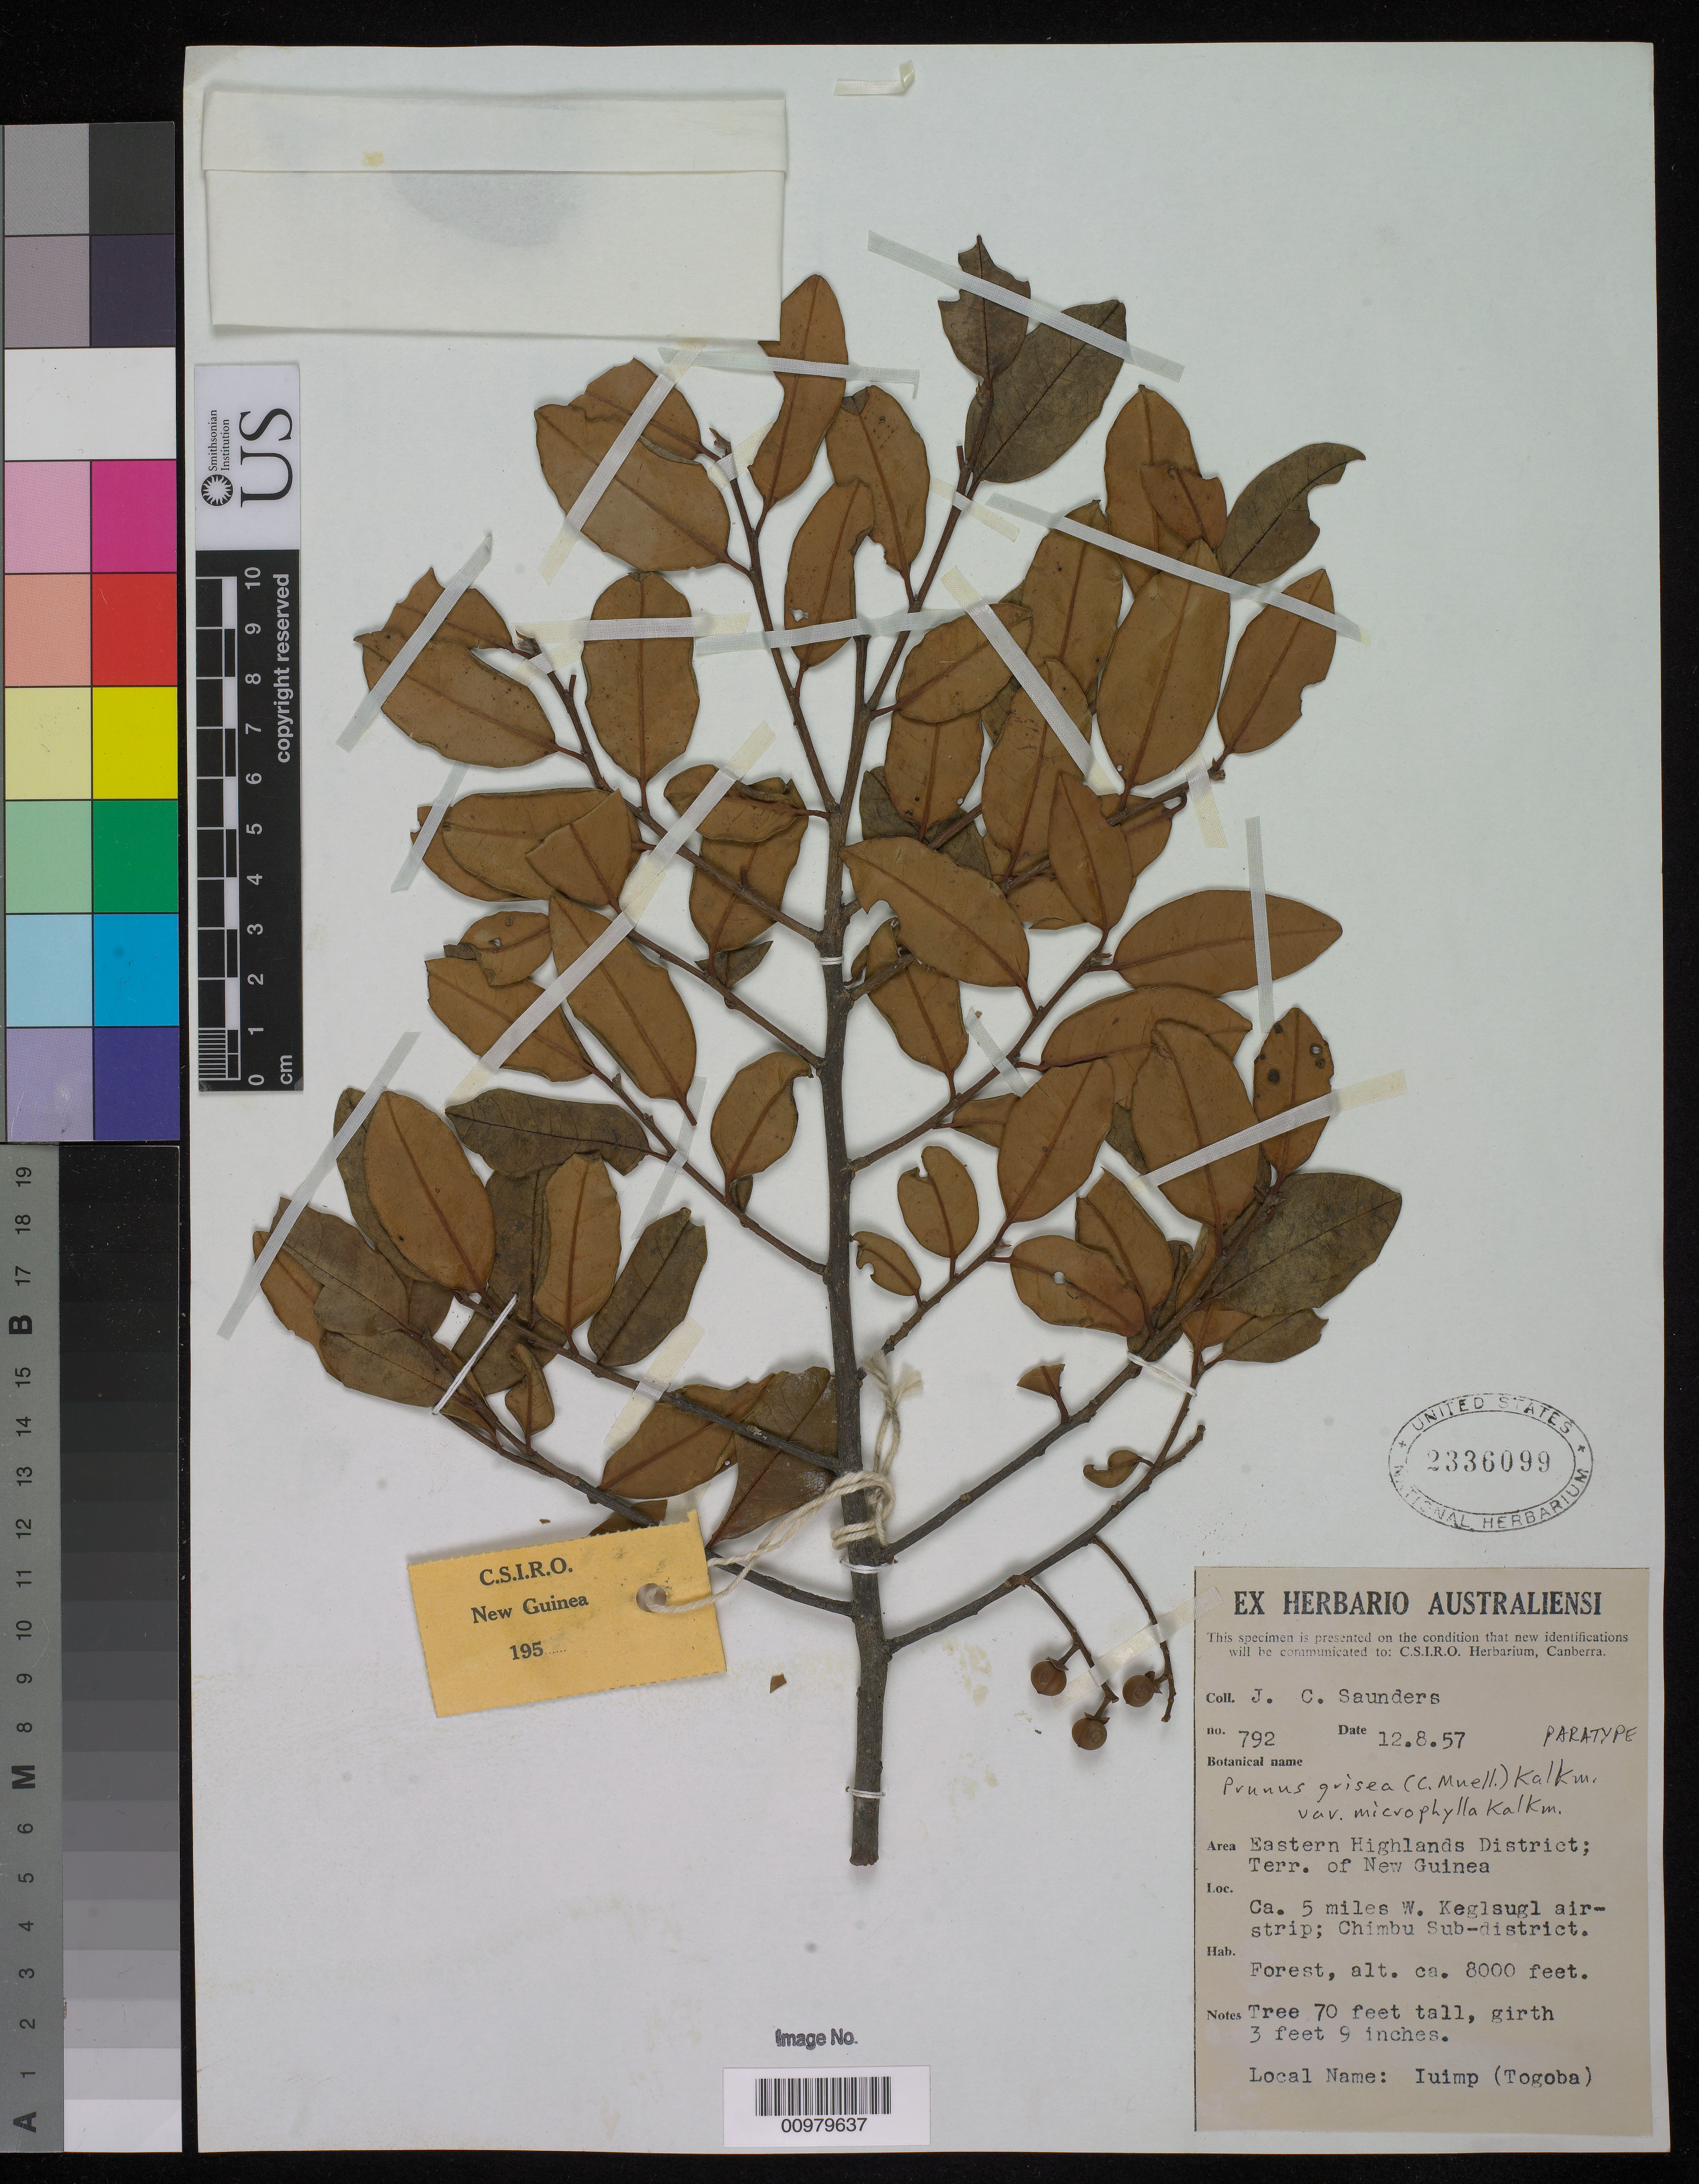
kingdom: Plantae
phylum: Tracheophyta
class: Magnoliopsida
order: Rosales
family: Rosaceae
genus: Prunus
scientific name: Prunus grisea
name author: (Blume ex K. Müller) Kalkman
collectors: J. C. Saunders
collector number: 792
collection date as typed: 12 Aug 1957 or 08 Dec 1957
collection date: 1957-08-12 or 1957-12-08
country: Papua New Guinea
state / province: Eastern Highlands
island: New Guinea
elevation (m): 2438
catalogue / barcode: US 2336099